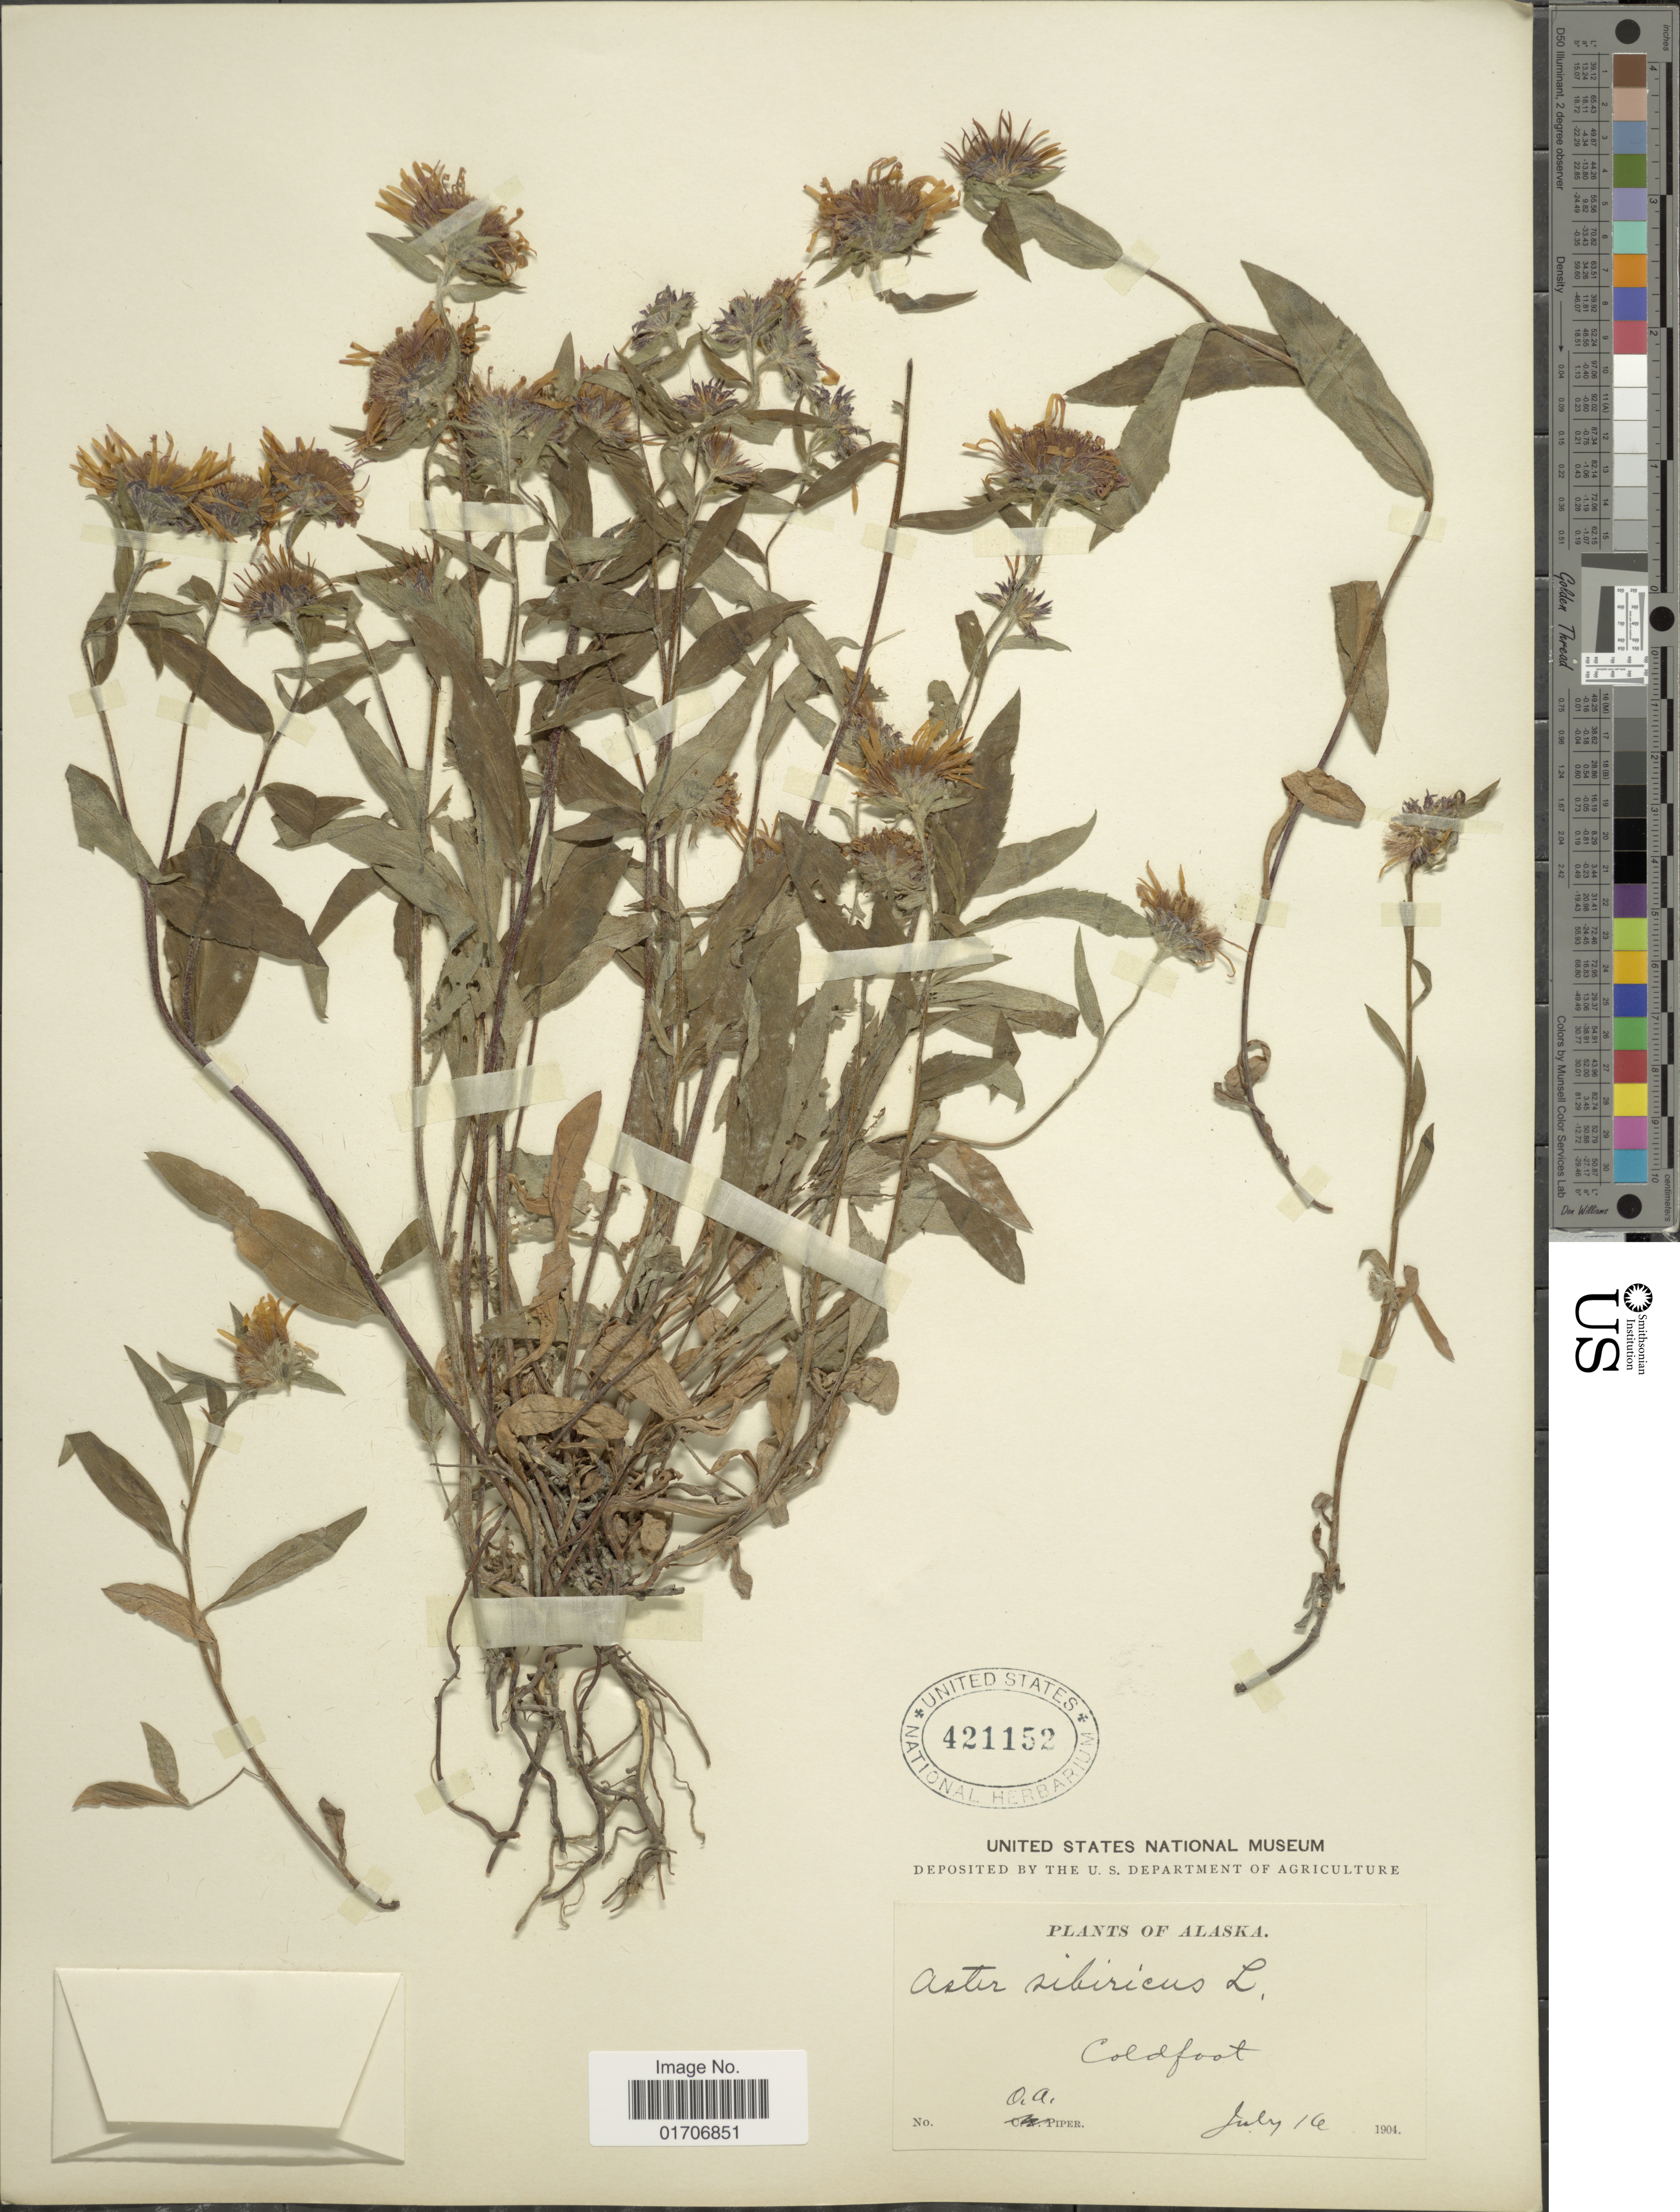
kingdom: Plantae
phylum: Tracheophyta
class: Magnoliopsida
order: Asterales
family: Asteraceae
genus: Eurybia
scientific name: Eurybia sibirica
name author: (L.) G.L. Nesom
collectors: O. Piper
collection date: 1904-07-16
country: United States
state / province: Alaska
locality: Coldfoot.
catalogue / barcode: US 421152